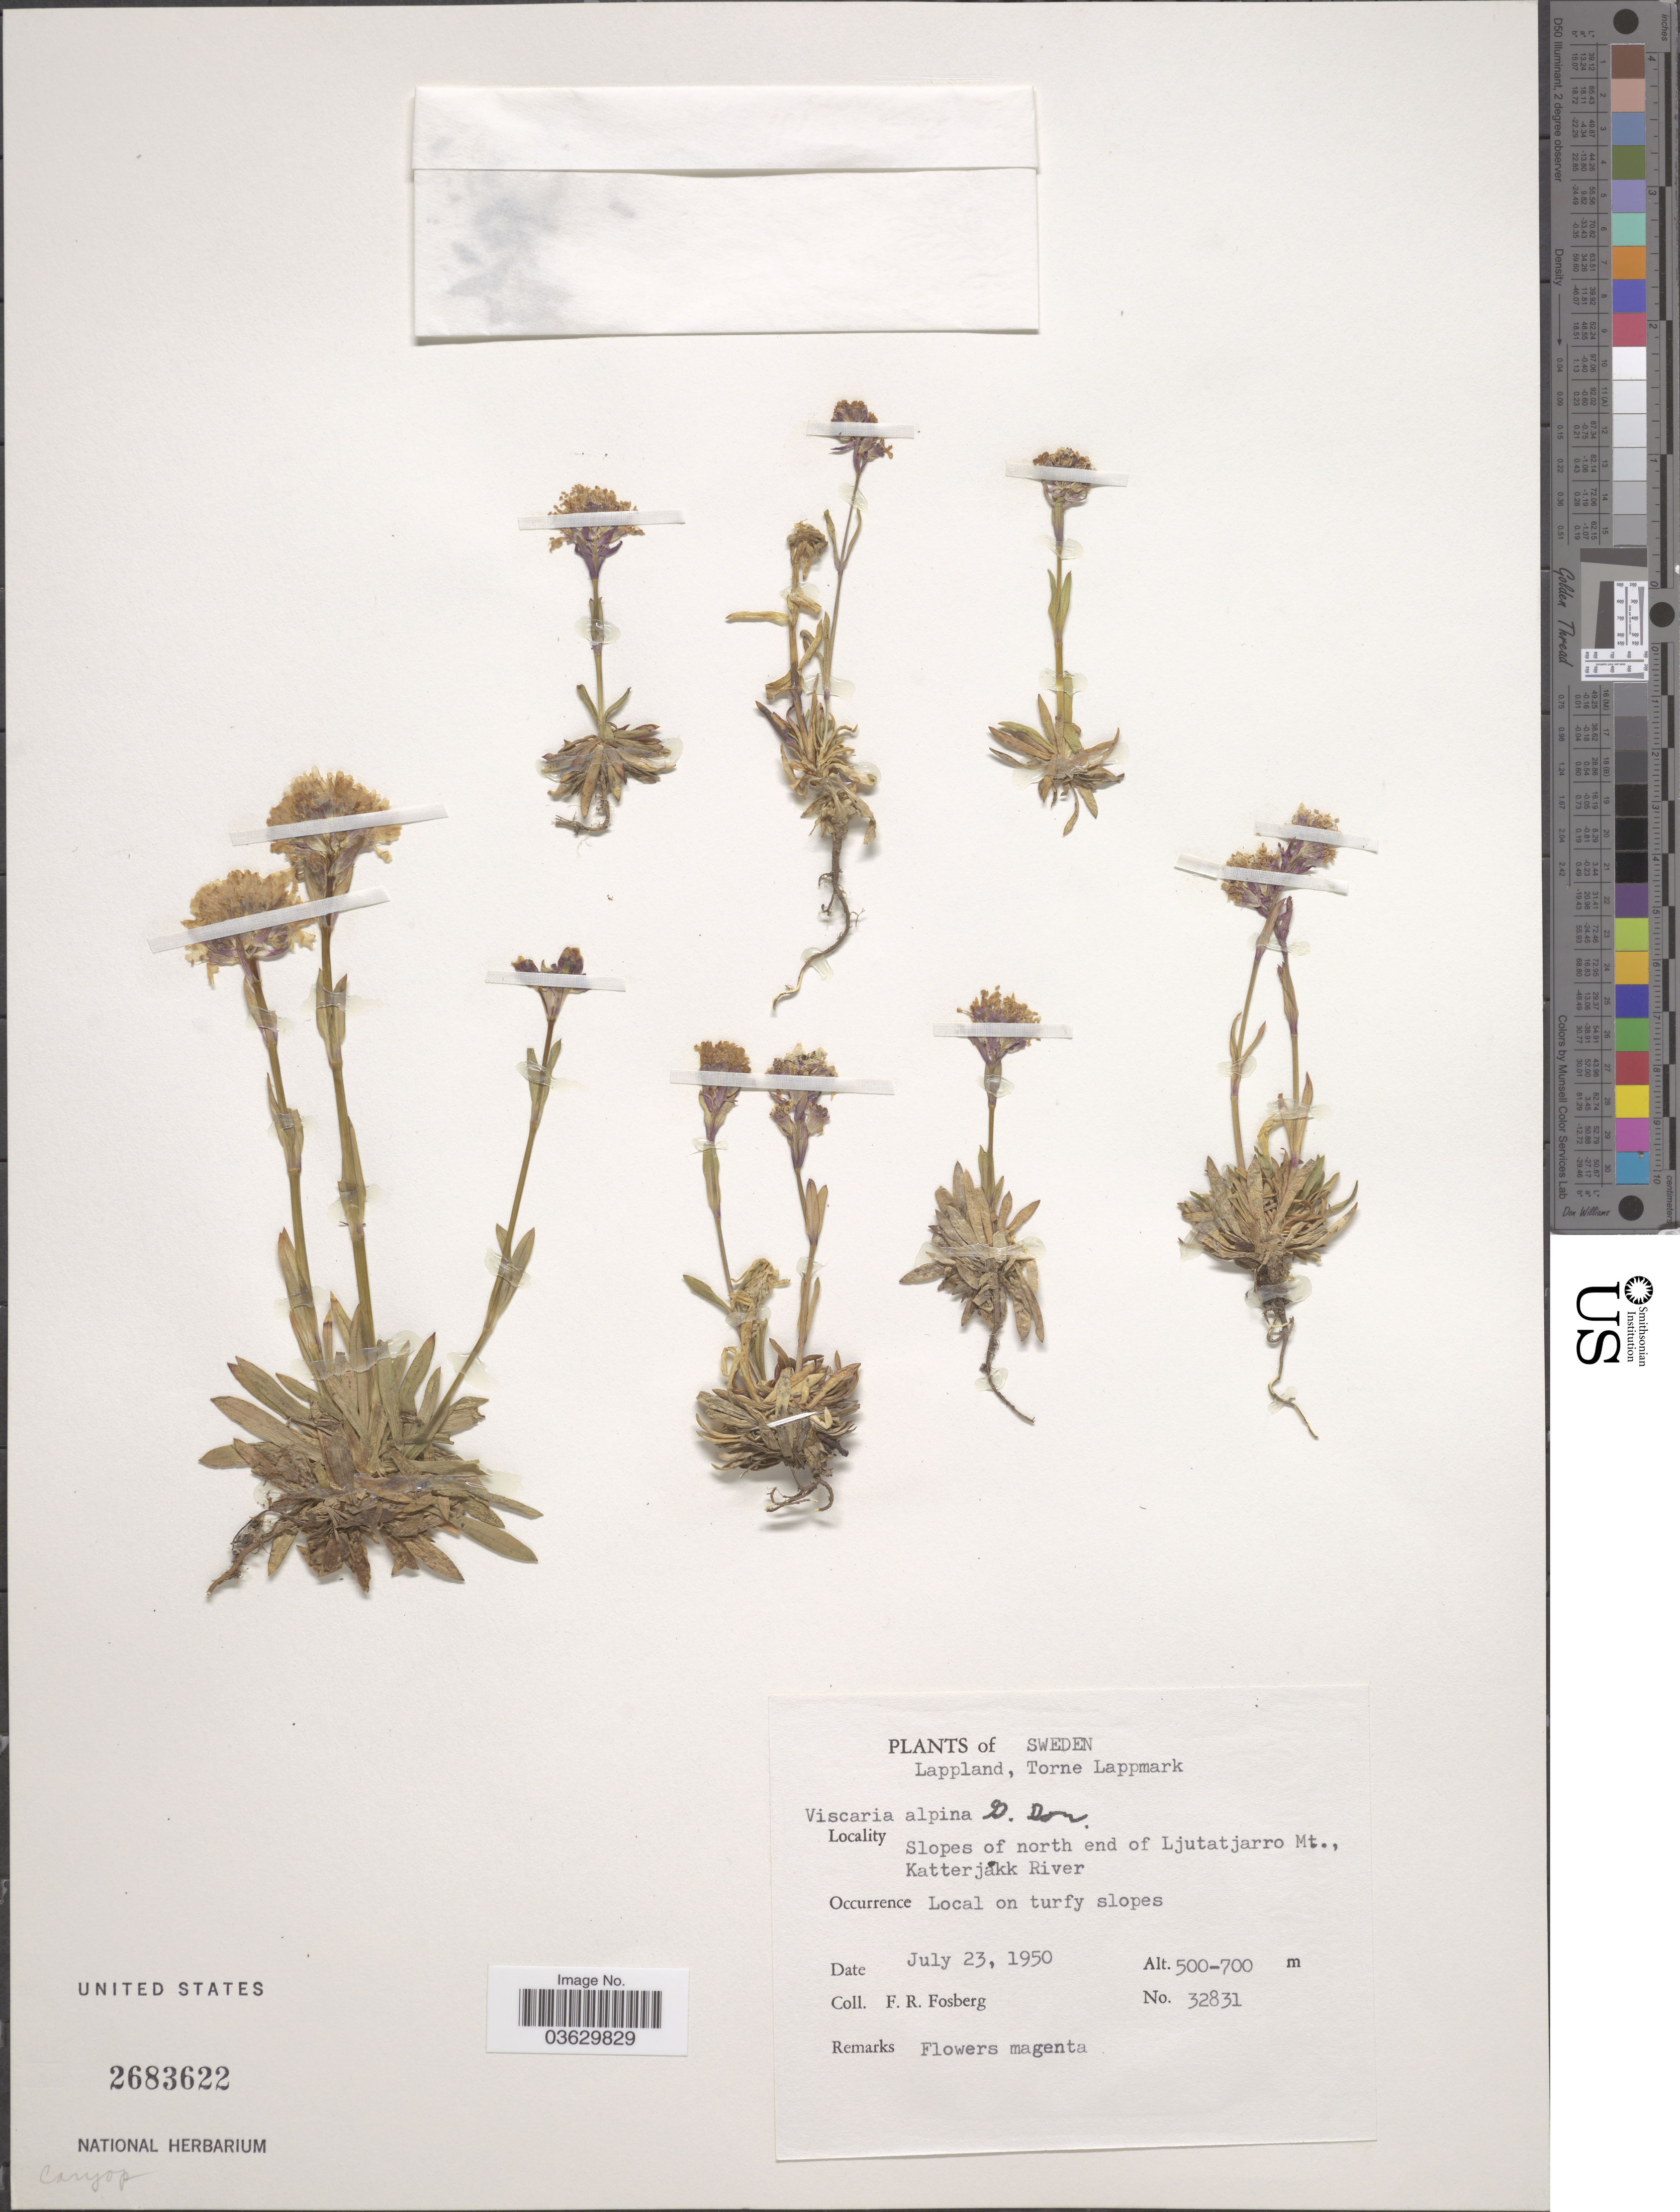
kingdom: Plantae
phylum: Tracheophyta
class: Magnoliopsida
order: Caryophyllales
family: Caryophyllaceae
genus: Viscaria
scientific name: Viscaria alpina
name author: (L.) G. Don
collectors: F. R. Fosberg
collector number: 32831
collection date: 1950-07-23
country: Sweden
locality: Lappland, Torne Lappmark. Slopes of north end of Ljutatjarro Mt., Katterjakk River.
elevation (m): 500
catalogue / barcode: US 2683622